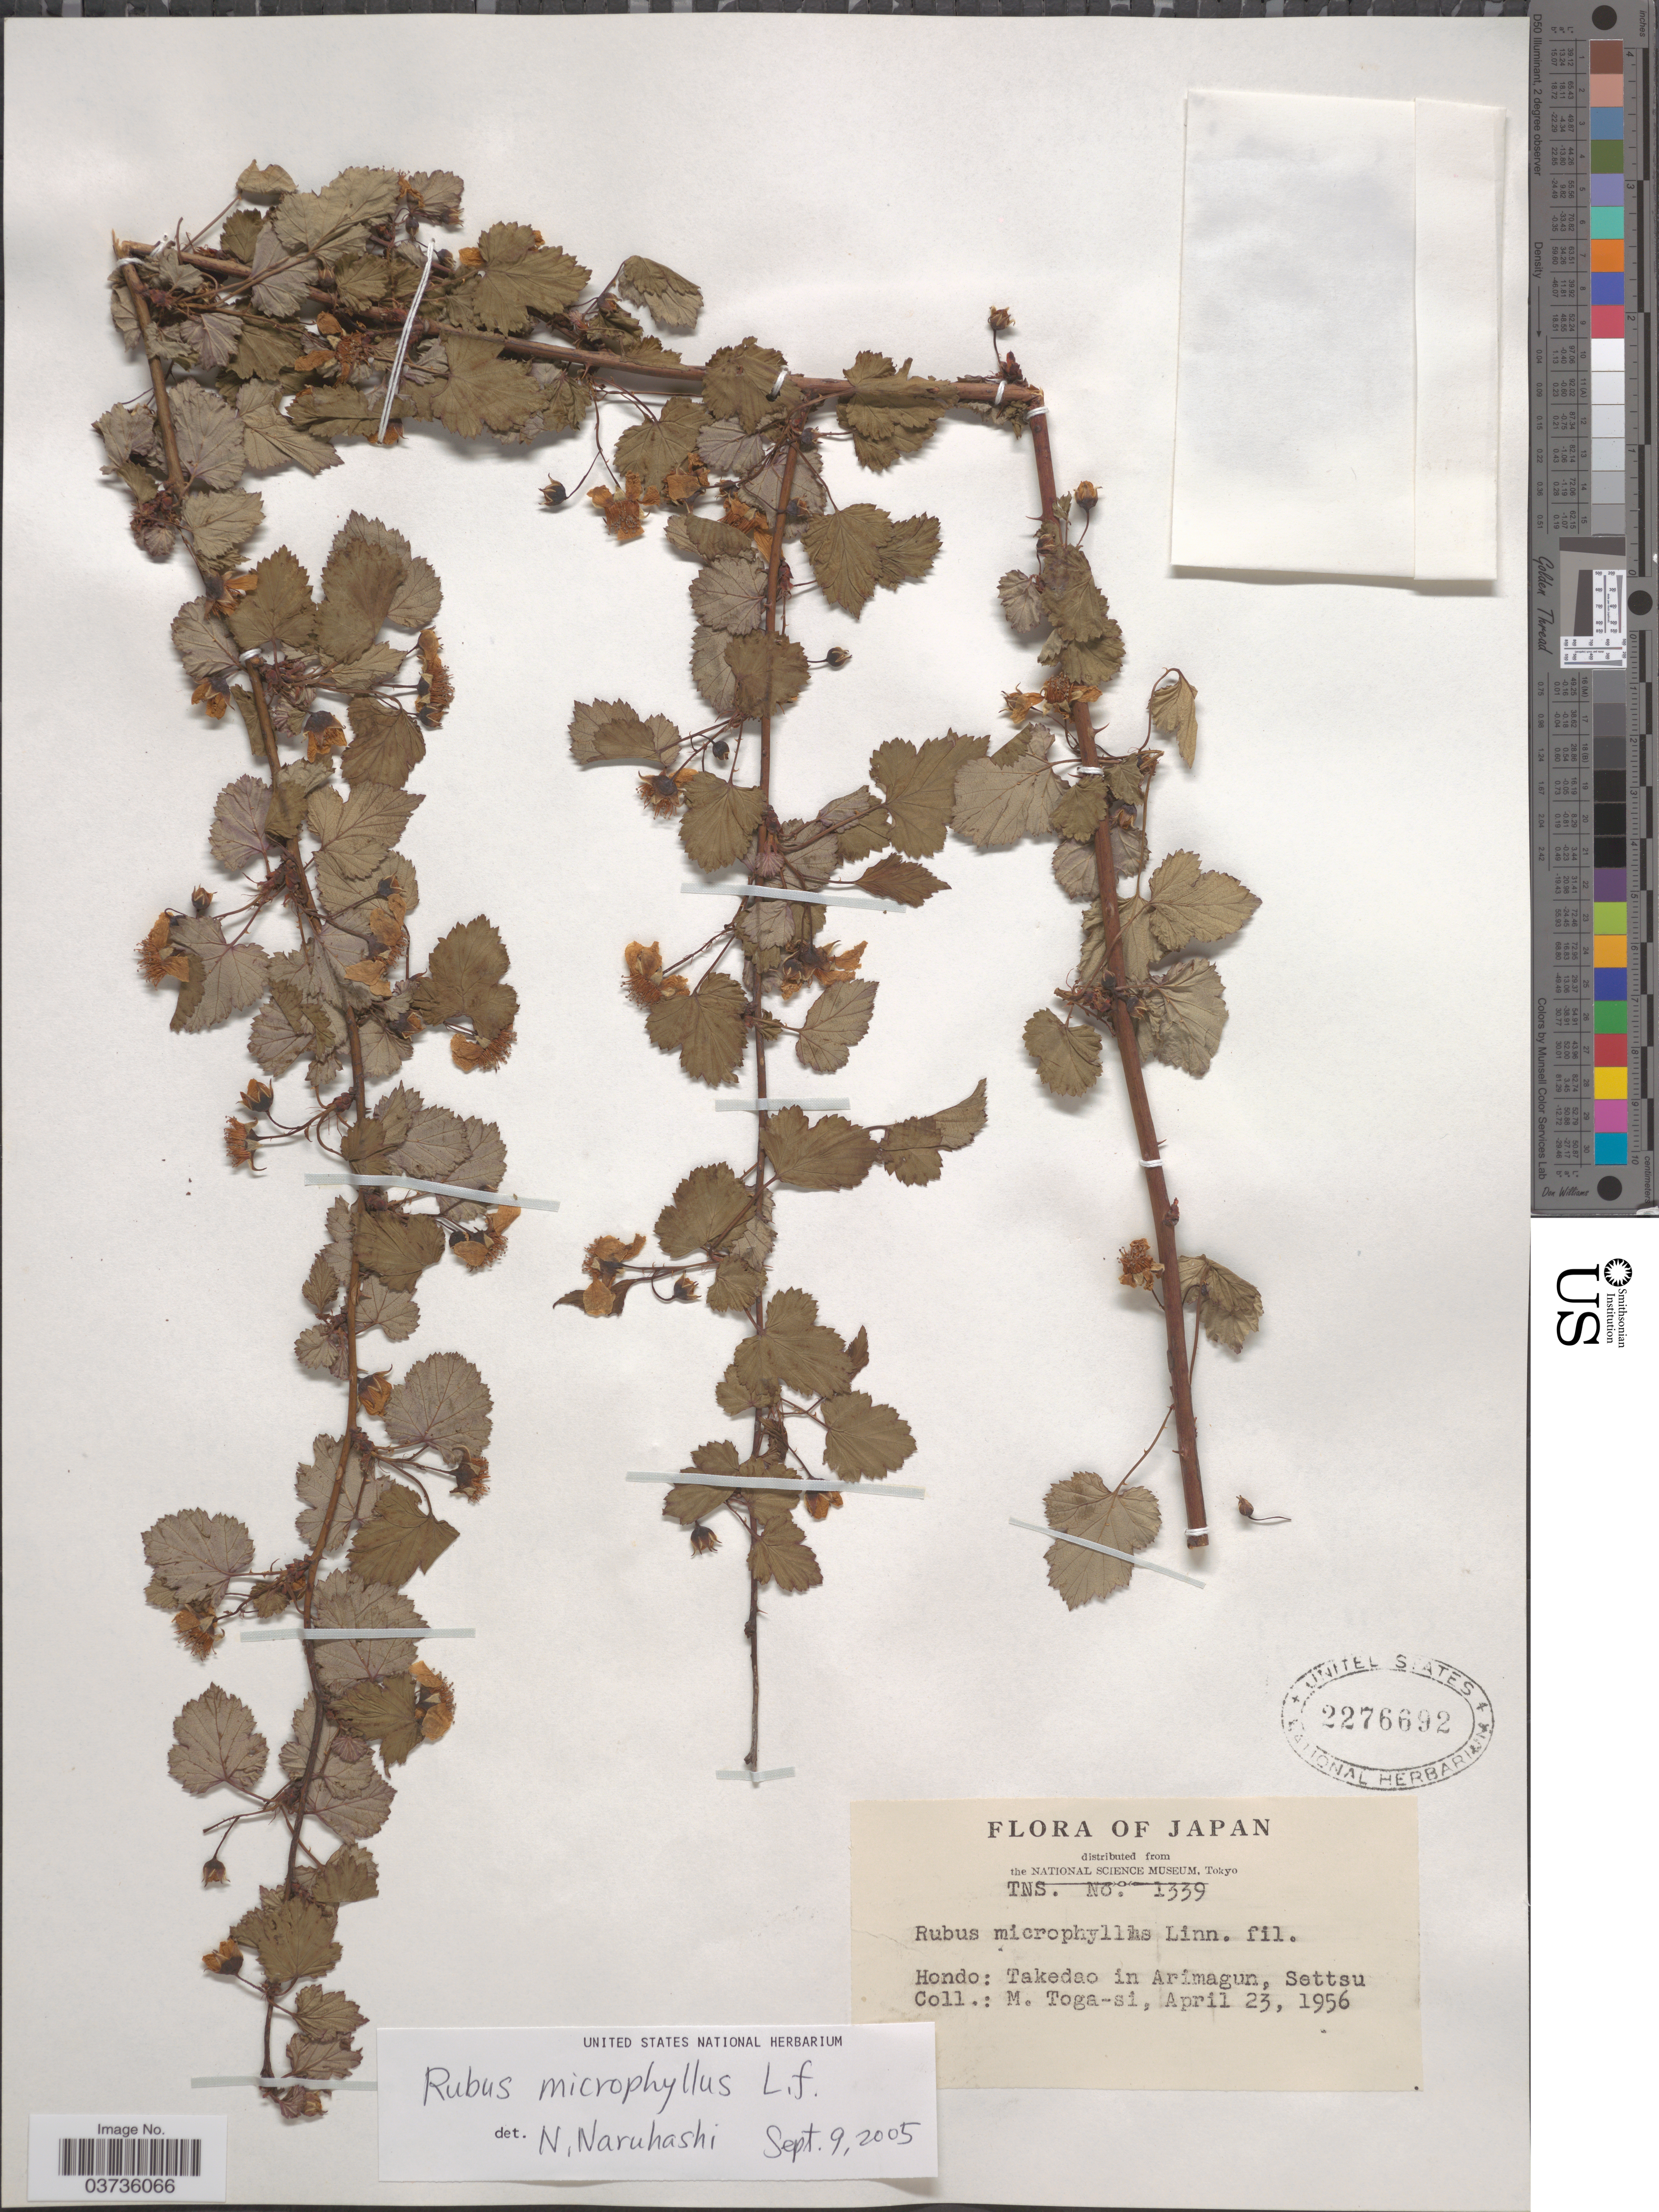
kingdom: Plantae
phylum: Tracheophyta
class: Magnoliopsida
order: Rosales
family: Rosaceae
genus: Rubus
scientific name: Rubus microphyllus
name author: L. f.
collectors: M. Togasi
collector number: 1339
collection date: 1956-04-23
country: Japan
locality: Hondo: Takedao in Arimagun, Settsu.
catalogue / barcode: US 2276692